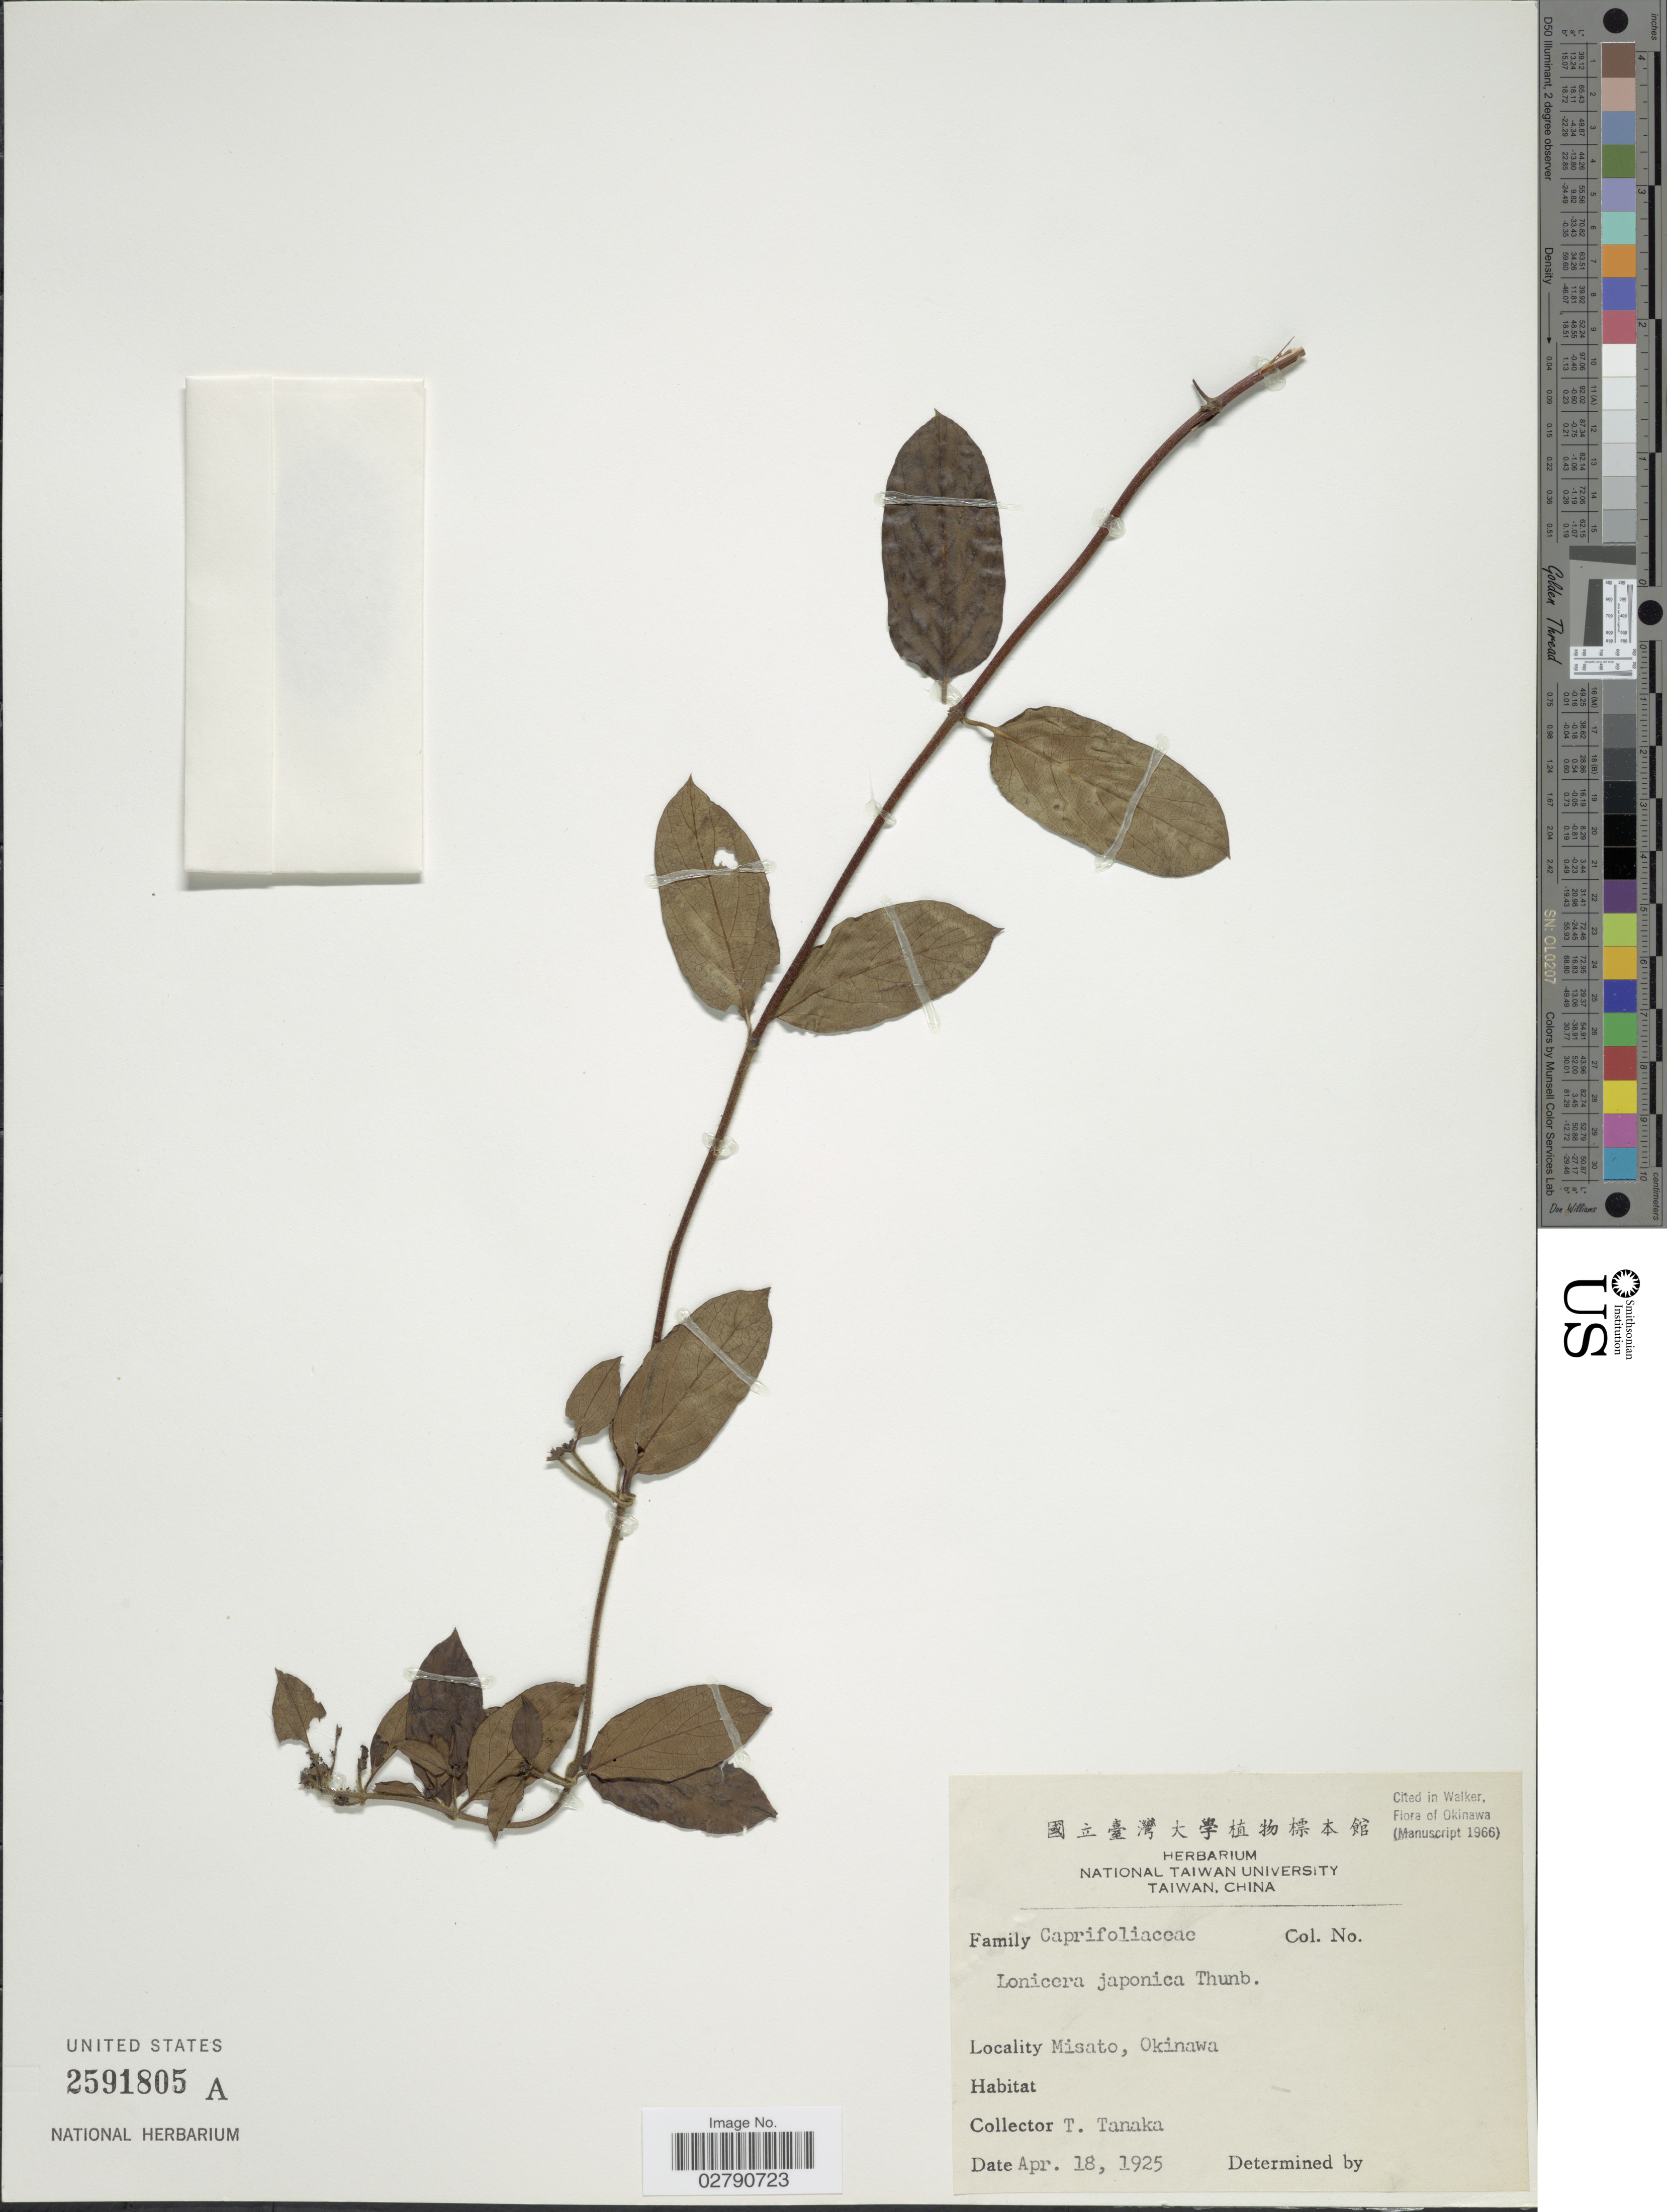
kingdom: Plantae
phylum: Tracheophyta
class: Magnoliopsida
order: Dipsacales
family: Caprifoliaceae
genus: Lonicera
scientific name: Lonicera japonica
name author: Thunb.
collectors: T. Tanaka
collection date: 1925-04-18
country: Japan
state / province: Okinawa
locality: Misato.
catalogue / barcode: US 2591805A